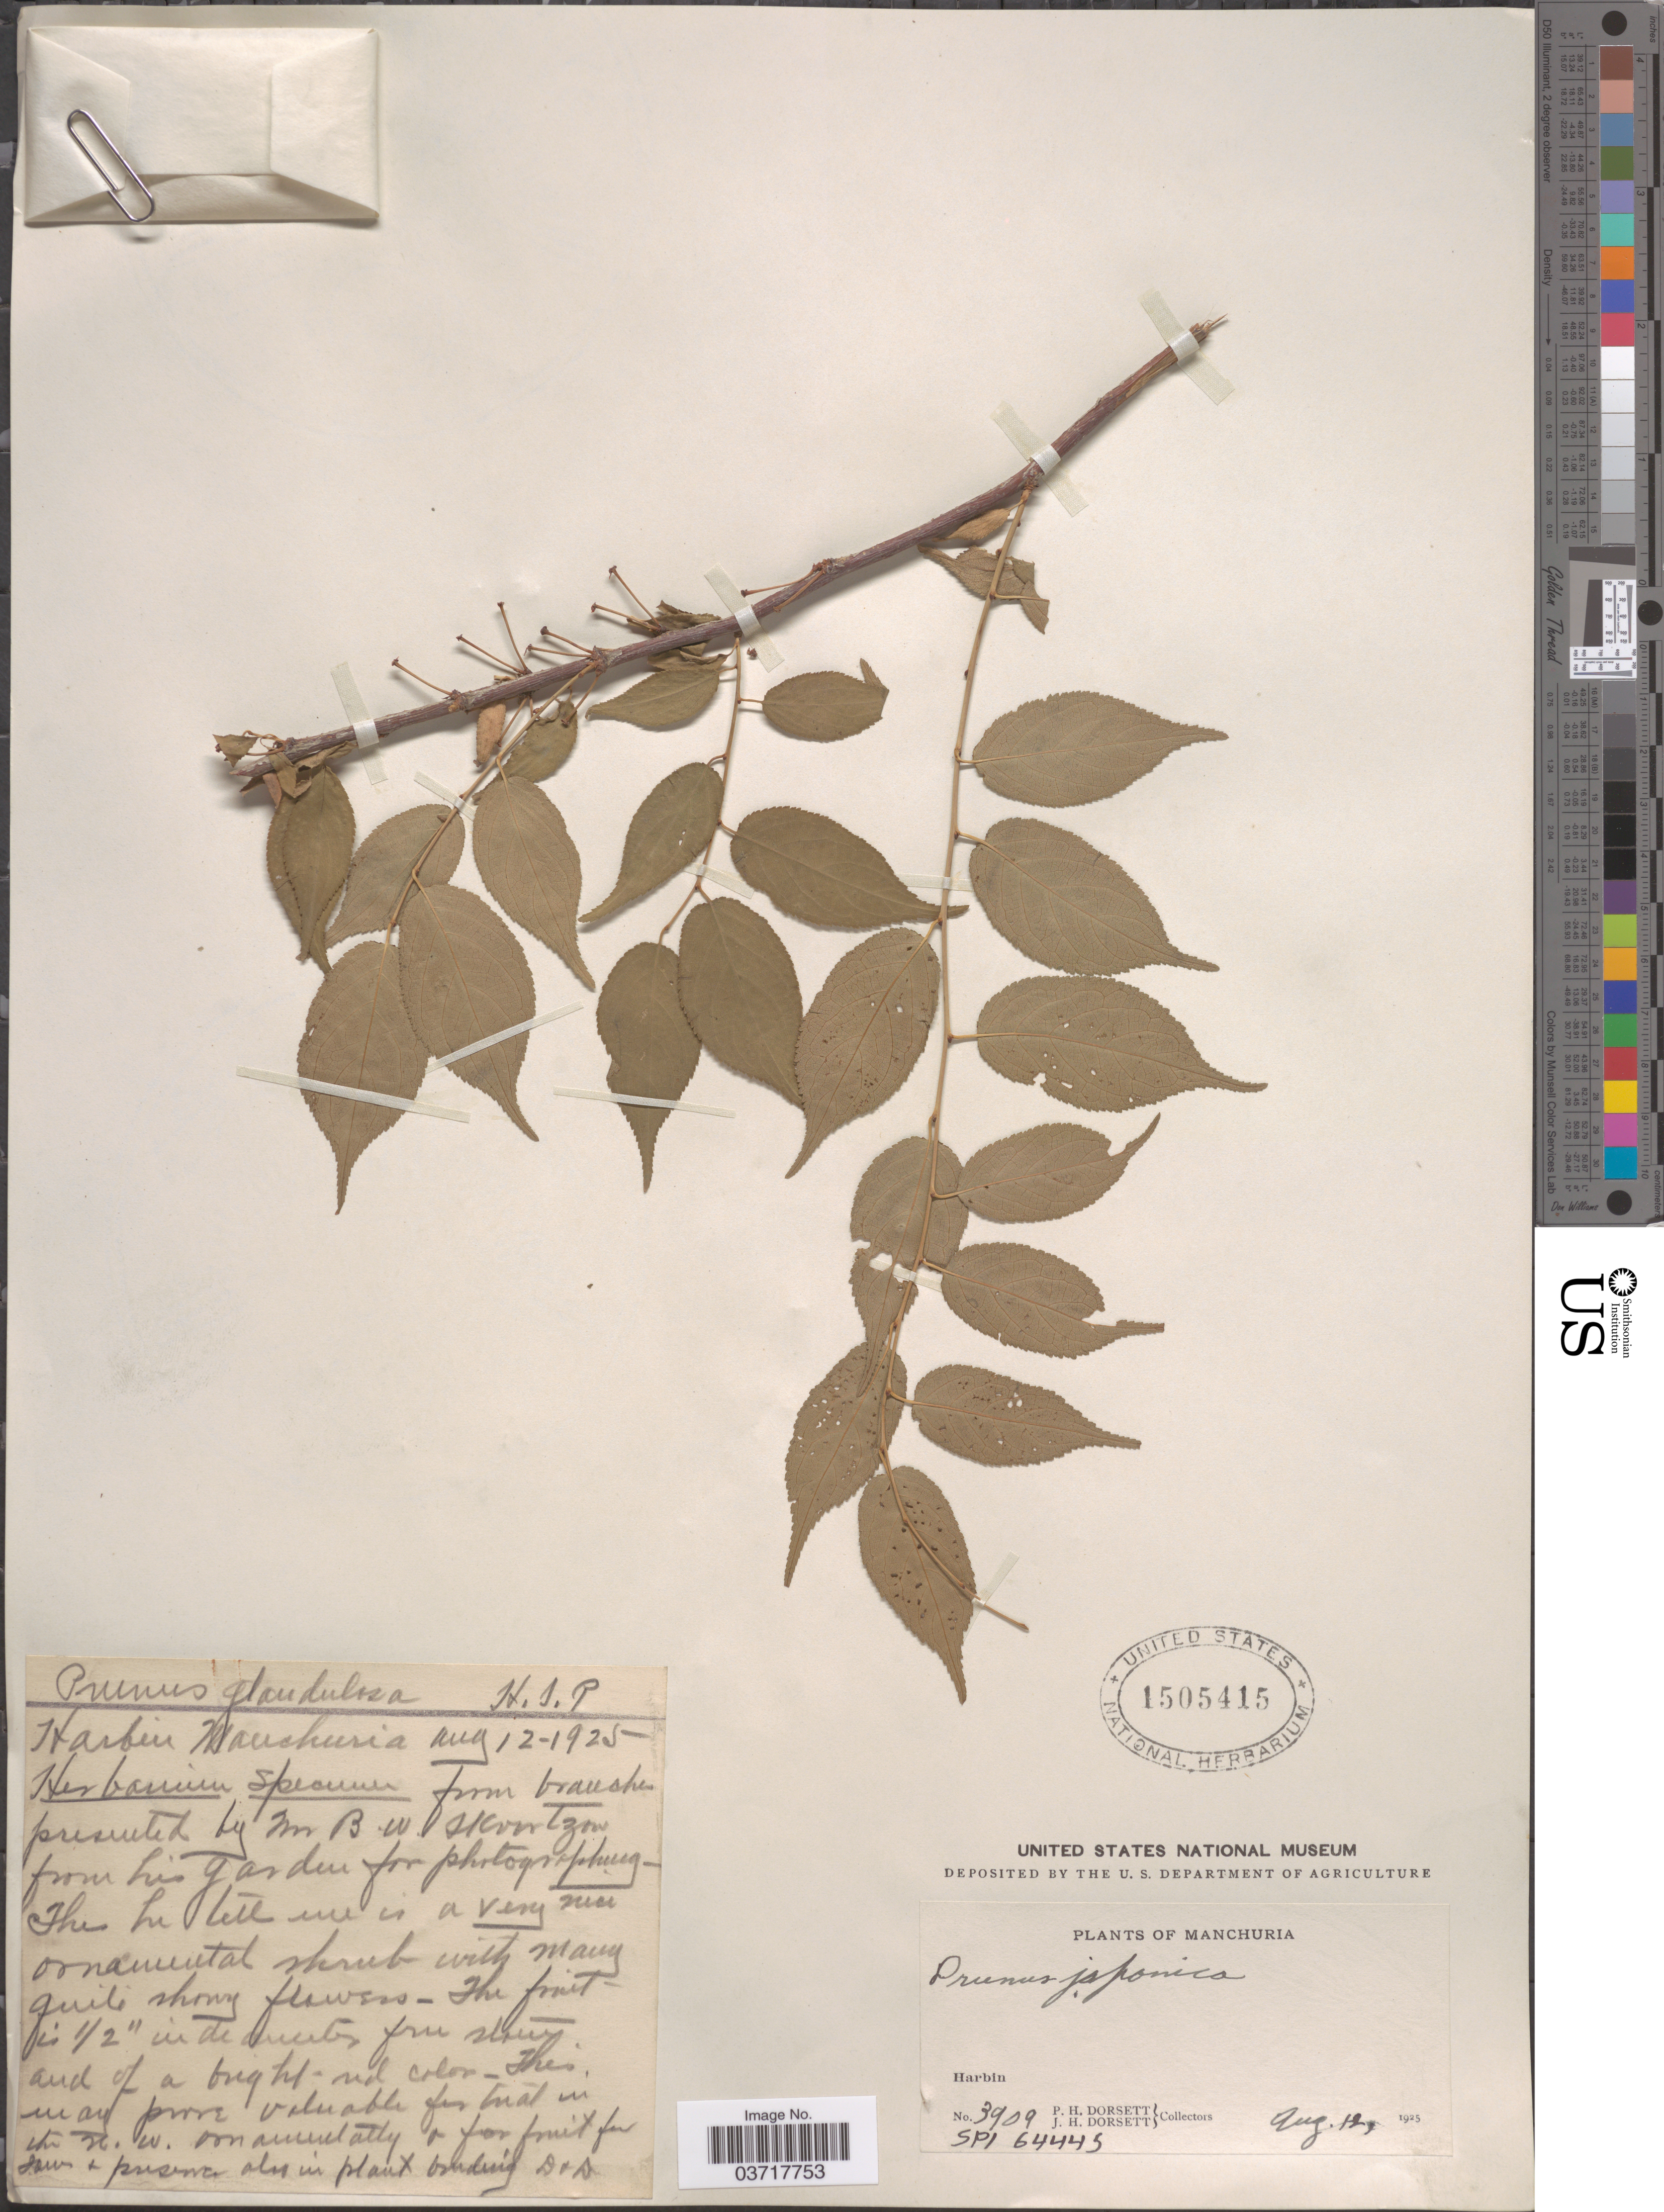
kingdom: Plantae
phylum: Tracheophyta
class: Magnoliopsida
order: Rosales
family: Rosaceae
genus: Prunus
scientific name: Prunus japonica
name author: Thunb.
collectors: P. H. Dorsett & J. Dorsett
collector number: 3909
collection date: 1925-08-12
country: China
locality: Harbin Manchuria.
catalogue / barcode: US 1505415